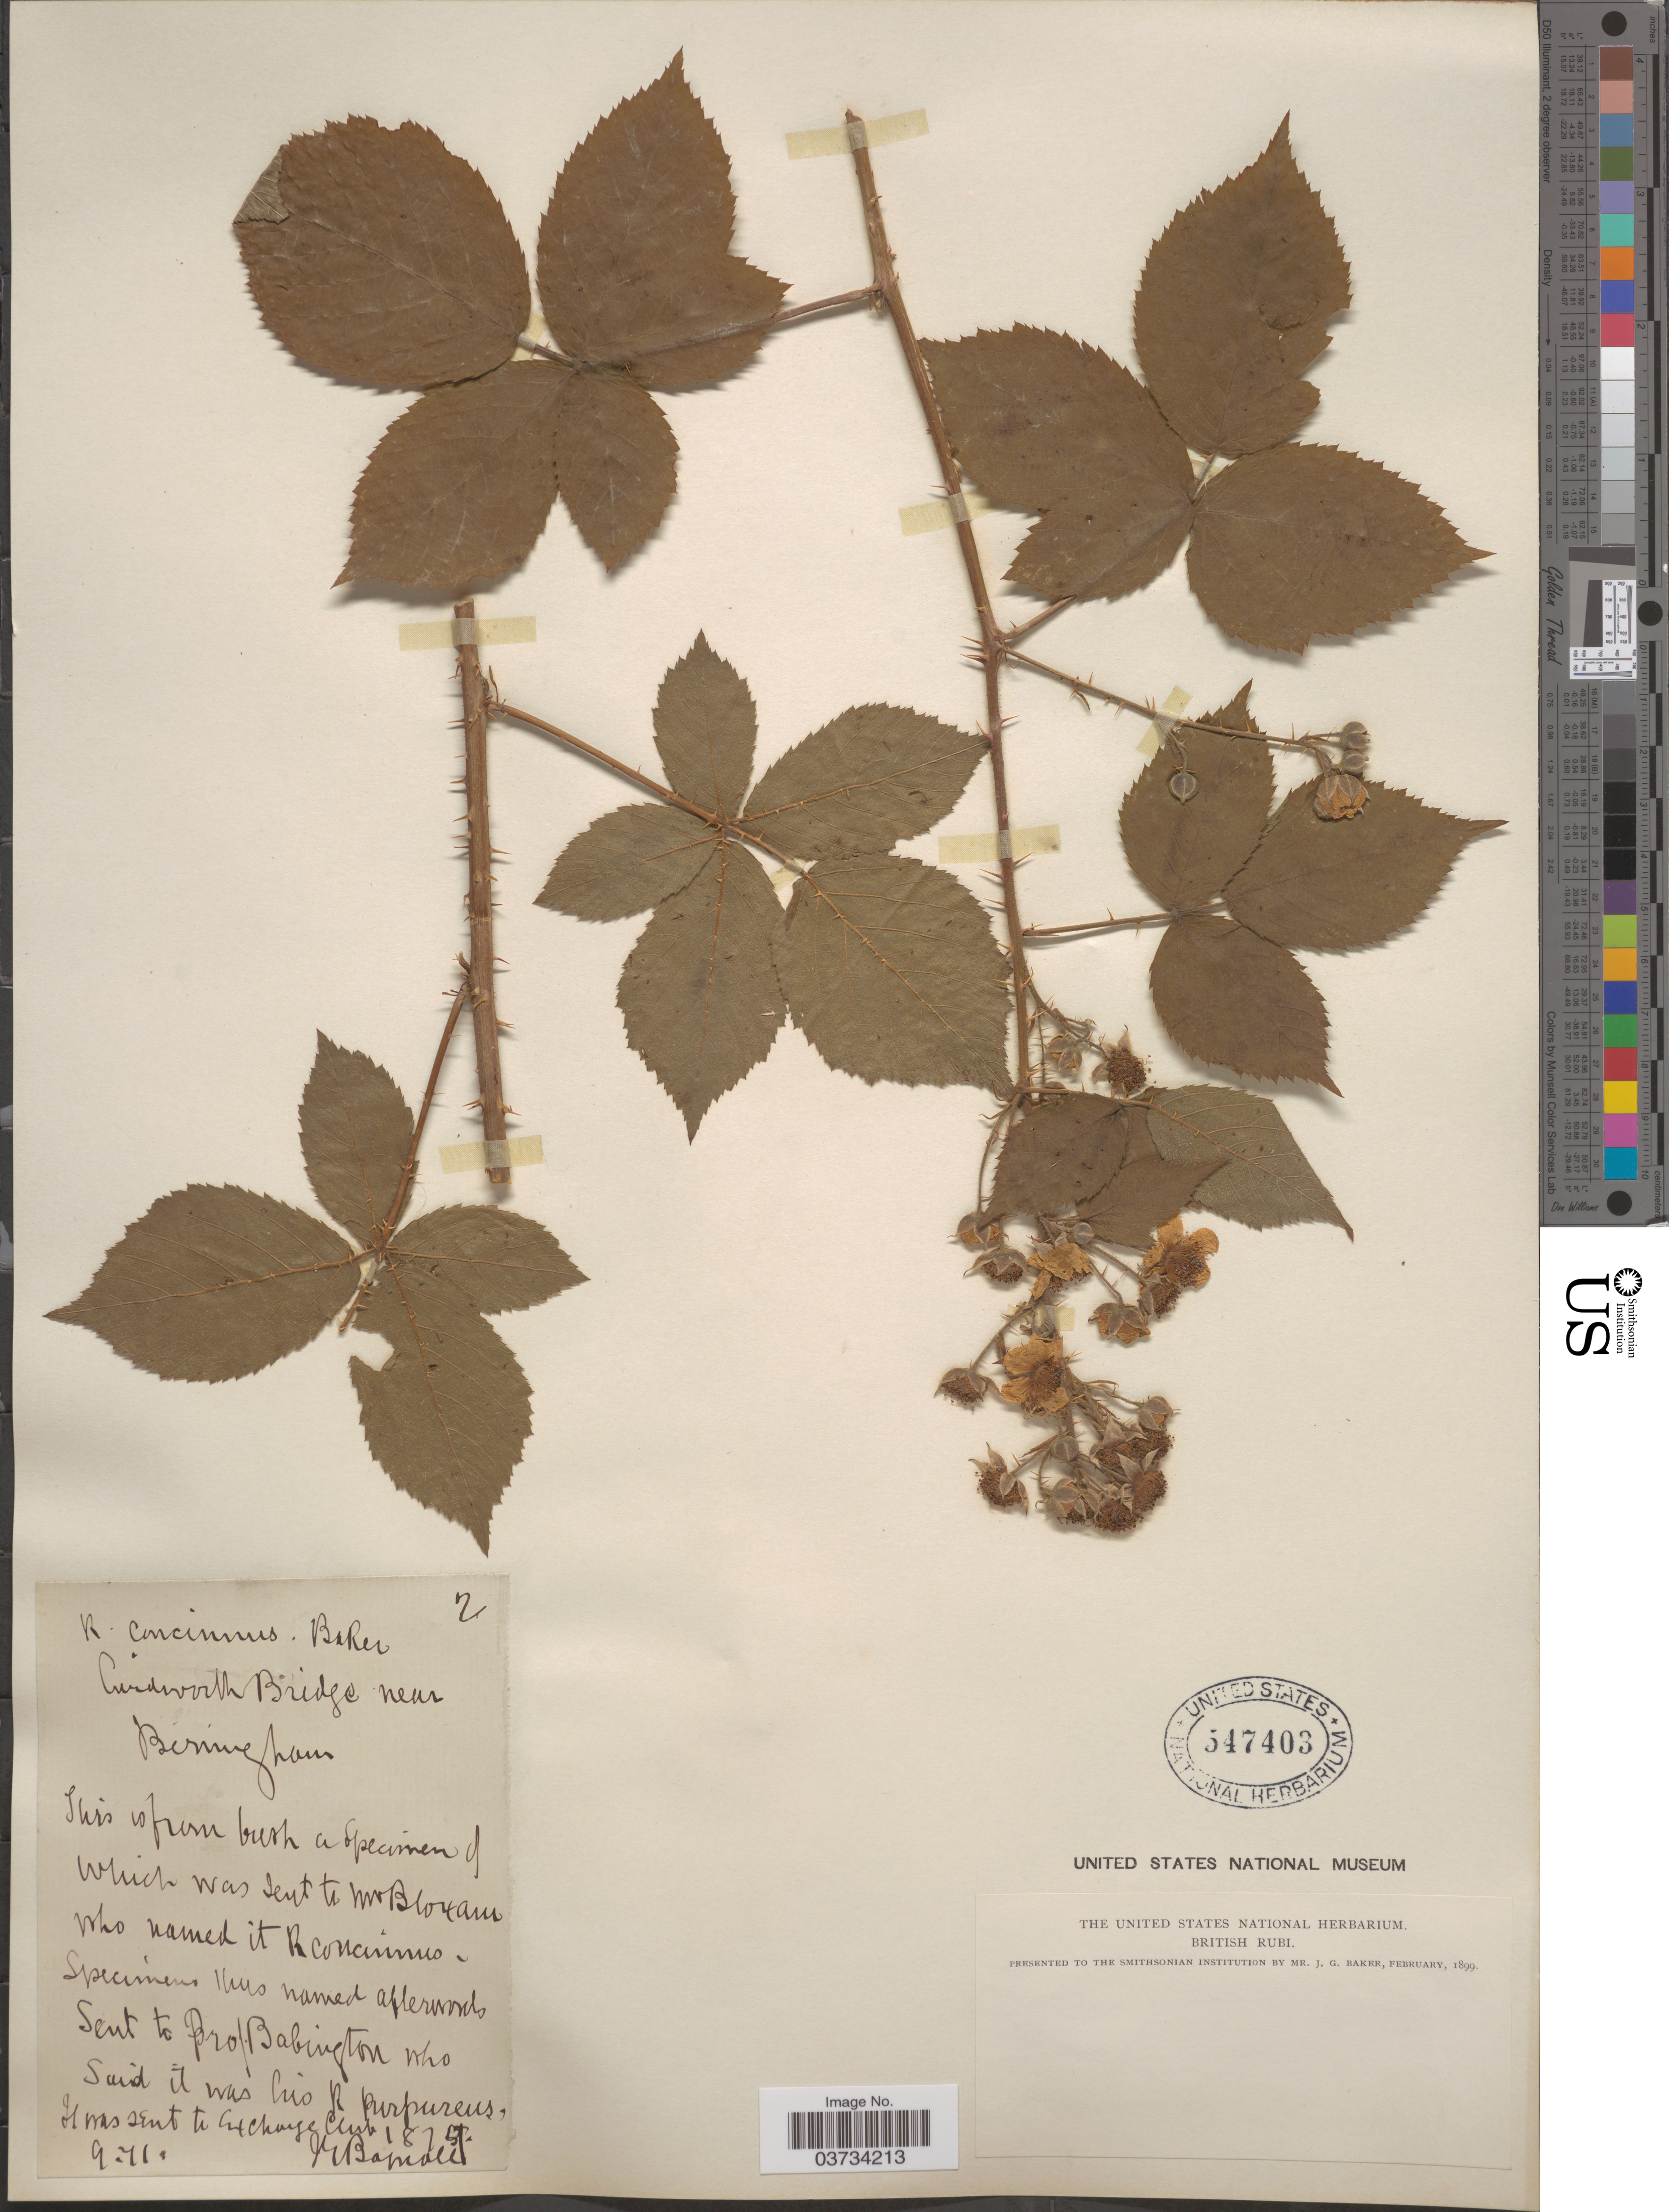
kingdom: Plantae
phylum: Tracheophyta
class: Magnoliopsida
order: Rosales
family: Rosaceae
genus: Rubus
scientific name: Rubus concinnus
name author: Focke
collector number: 2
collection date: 1871-09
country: United Kingdom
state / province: England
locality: Ludworth Bridge near Bermingham.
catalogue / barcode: US 547403